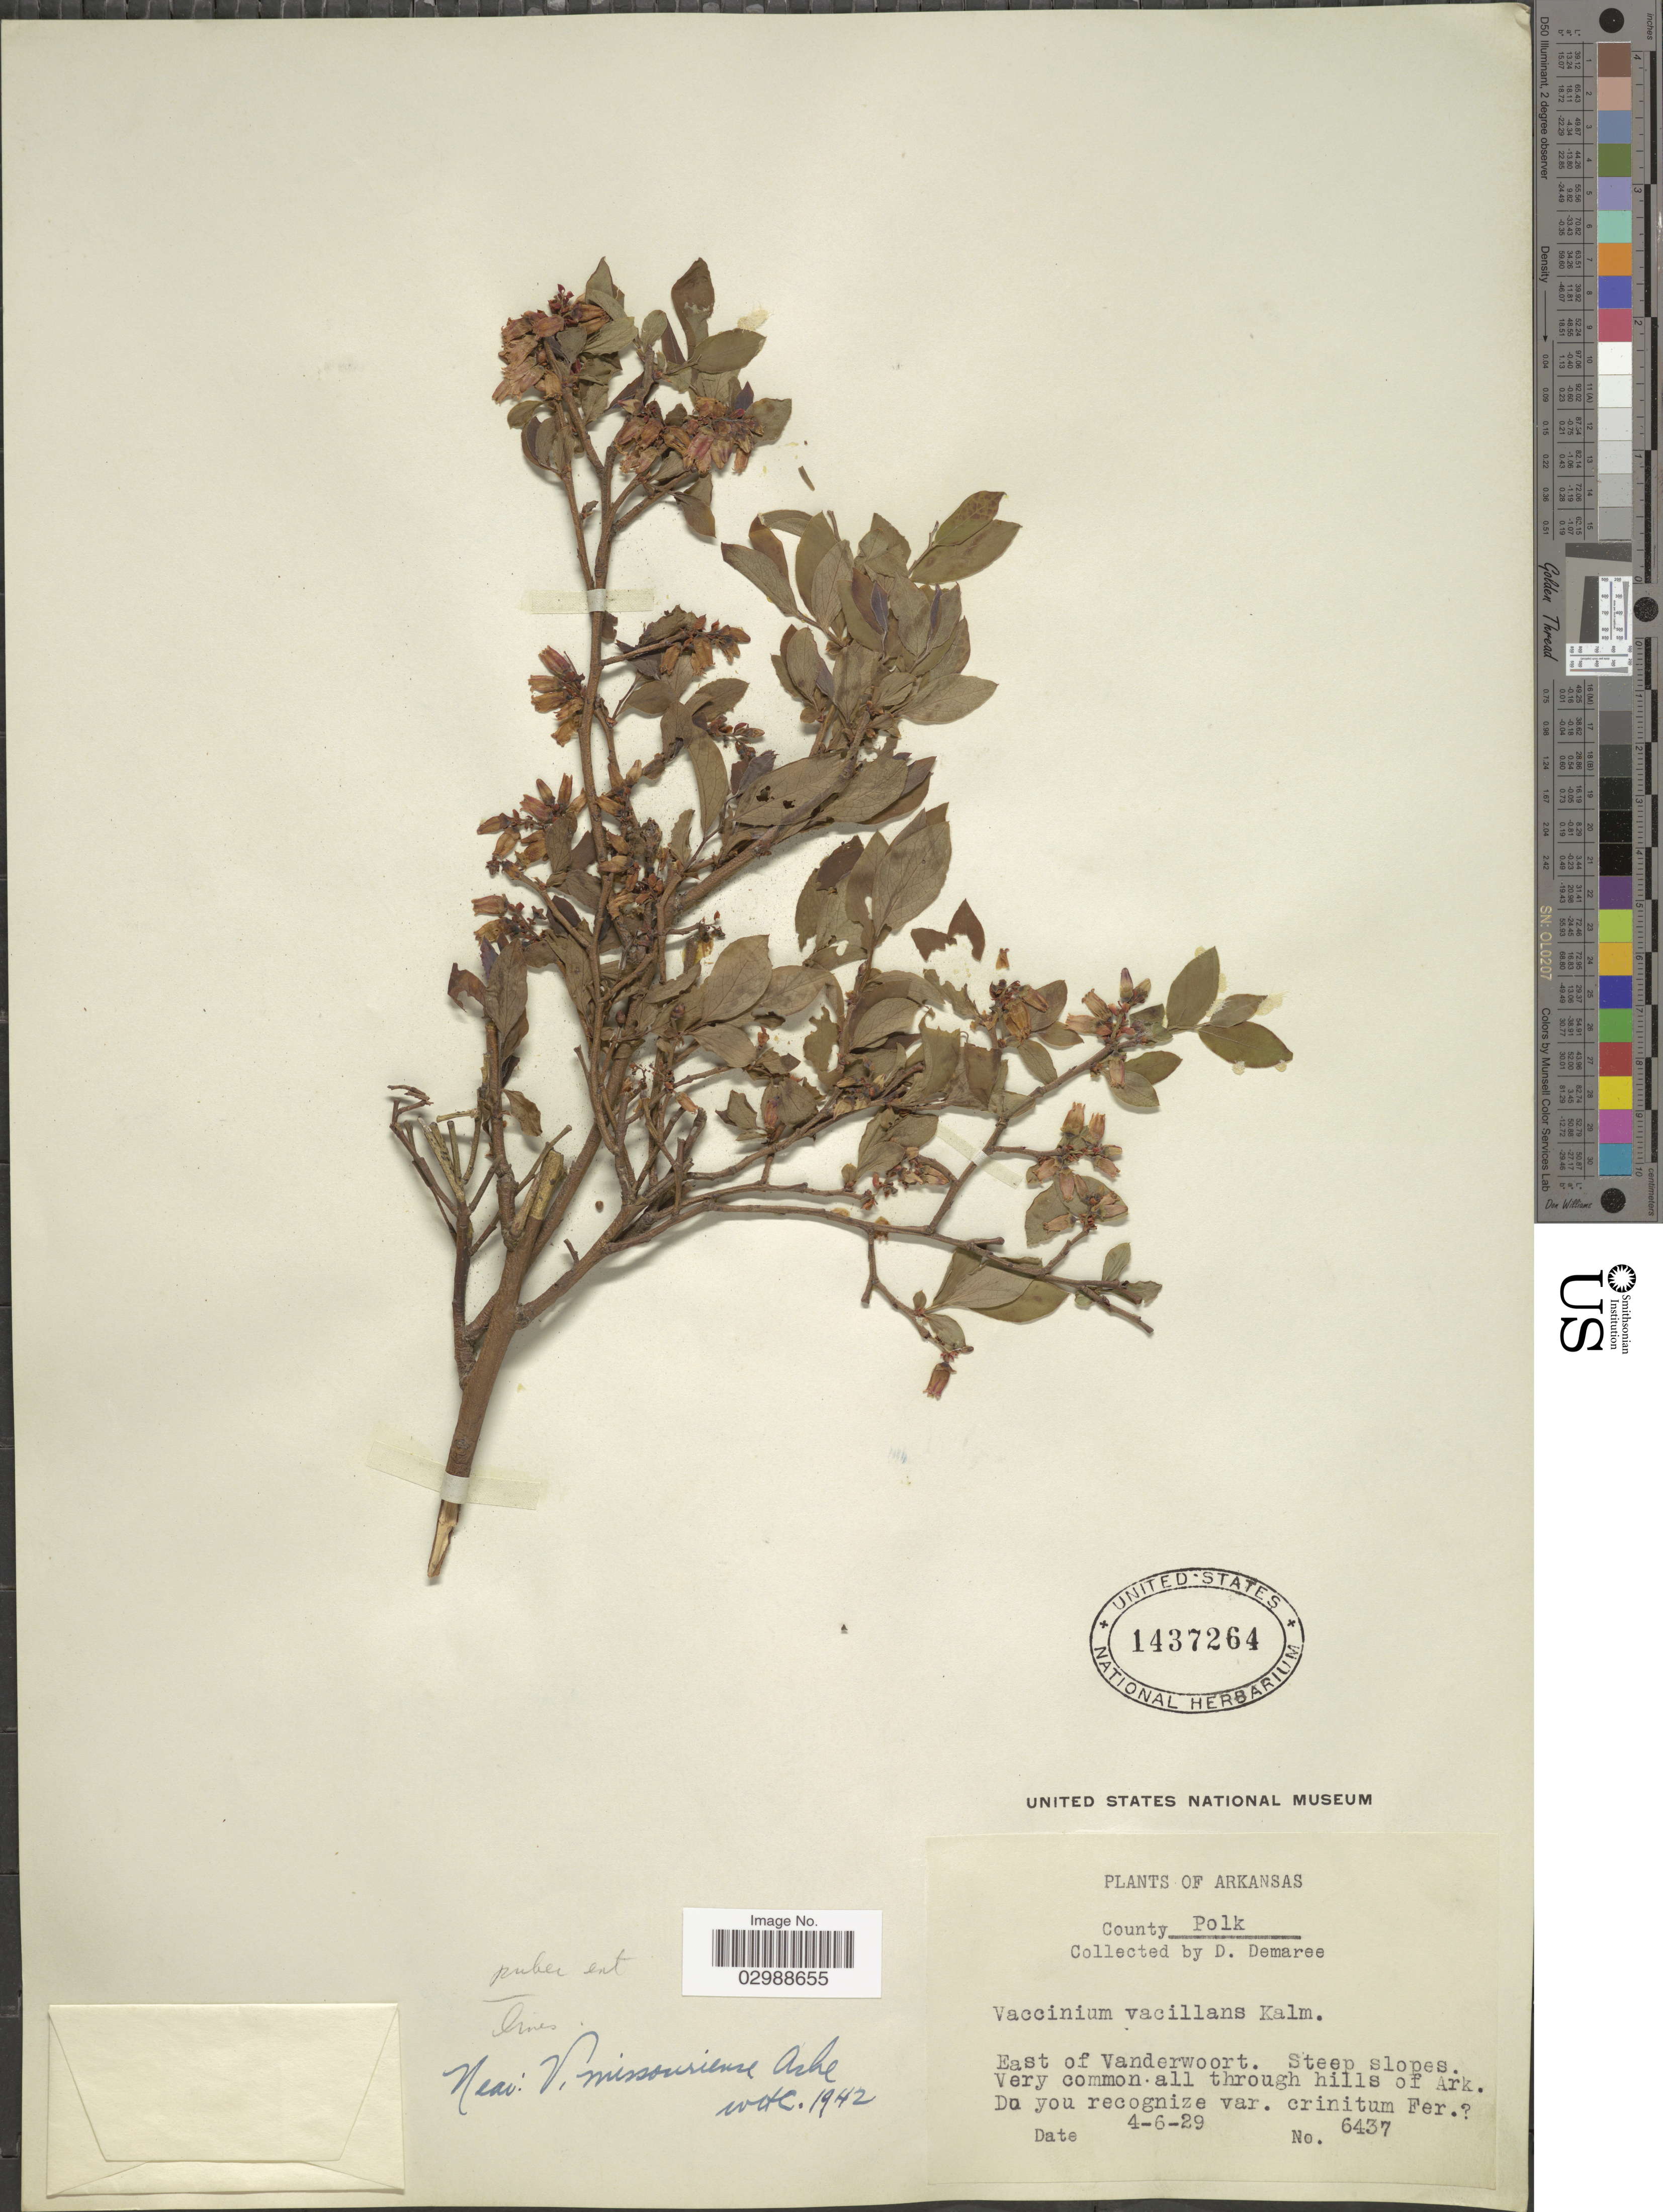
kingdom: Plantae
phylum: Tracheophyta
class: Magnoliopsida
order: Ericales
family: Ericaceae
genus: Vaccinium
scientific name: Vaccinium missouriense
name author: (Ashe) Ashe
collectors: D. Demaree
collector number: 6437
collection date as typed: Transcribed d/m/y: 6/4/29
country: United States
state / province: Arkansas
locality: County Polk. East of Vanderwoort. Through hills of Ark.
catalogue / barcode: US 1437264